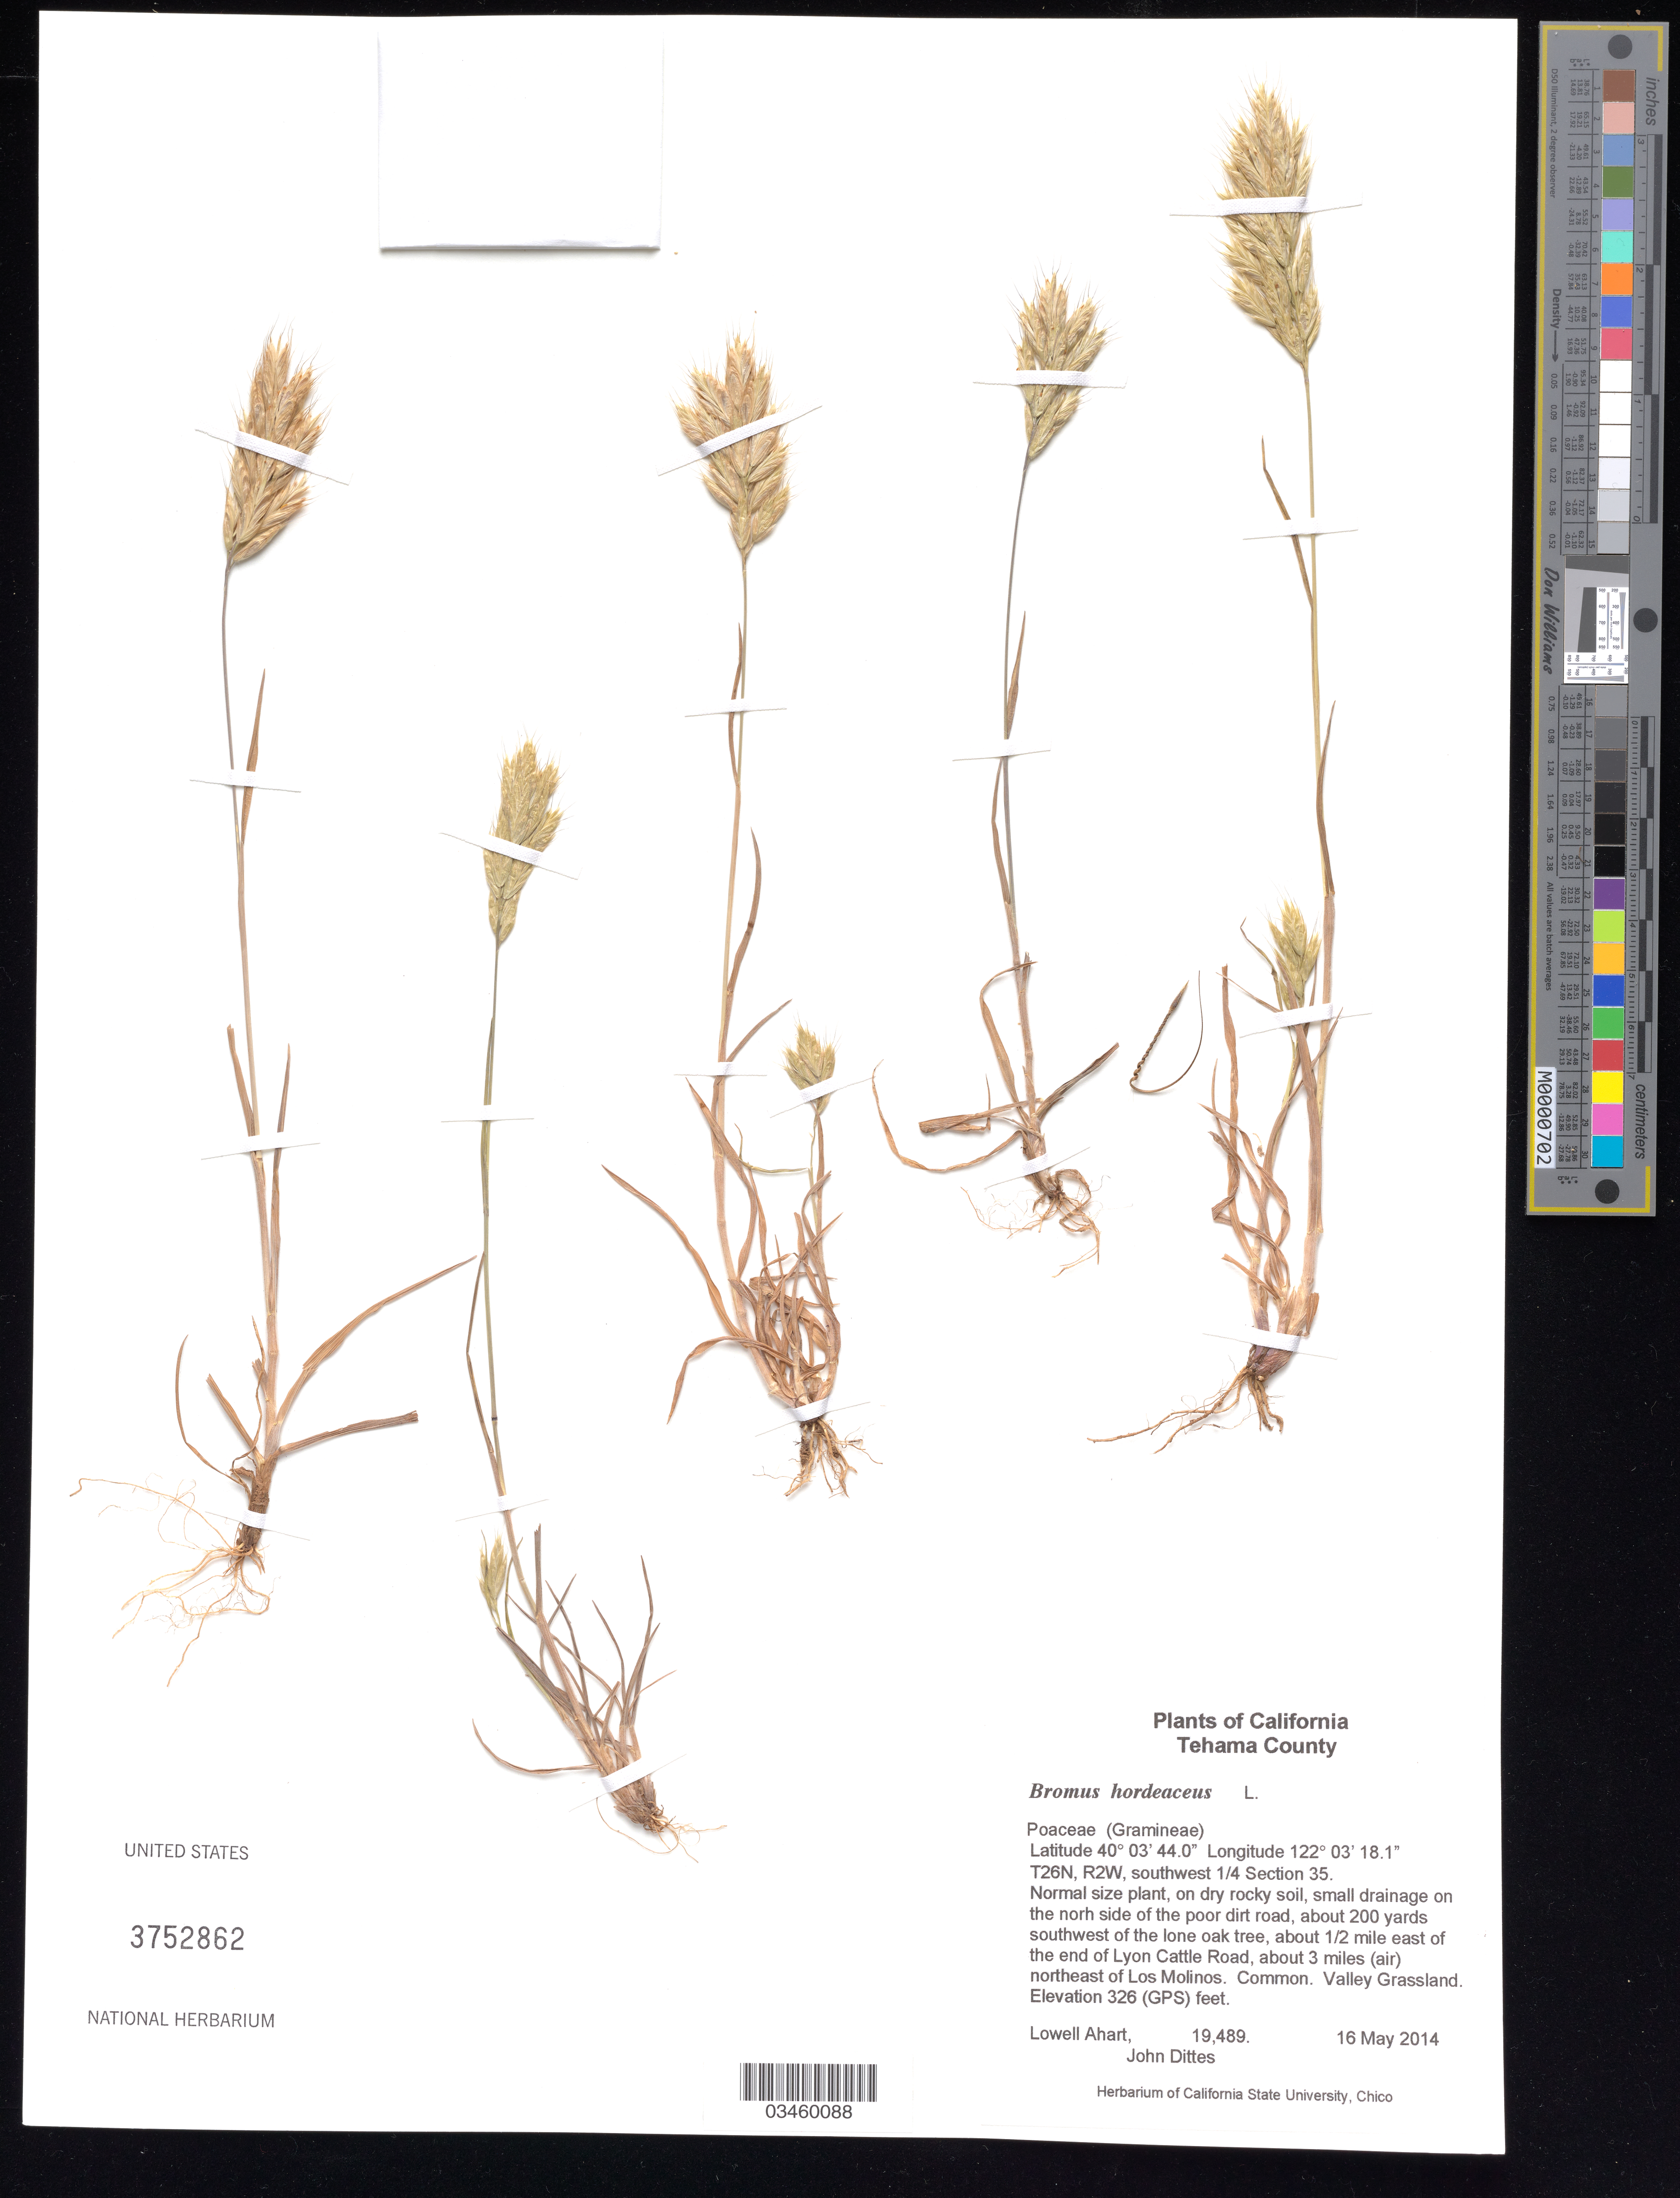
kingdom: Plantae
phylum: Tracheophyta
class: Liliopsida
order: Poales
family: Poaceae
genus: Bromus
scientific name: Bromus hordeaceus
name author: L.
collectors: L. Ahart & J. Dittes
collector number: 19489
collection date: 2014-05-16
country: United States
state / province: California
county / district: Tehama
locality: About 200 yards southwest of the lone oak tree, about 1/2 mile east of the end of Lyon Cattle Road, about 3 miles (air) northeast of Los Molinos.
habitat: Dry rocky soil, small drainage. Valley Grassland.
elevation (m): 99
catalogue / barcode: US 3752862